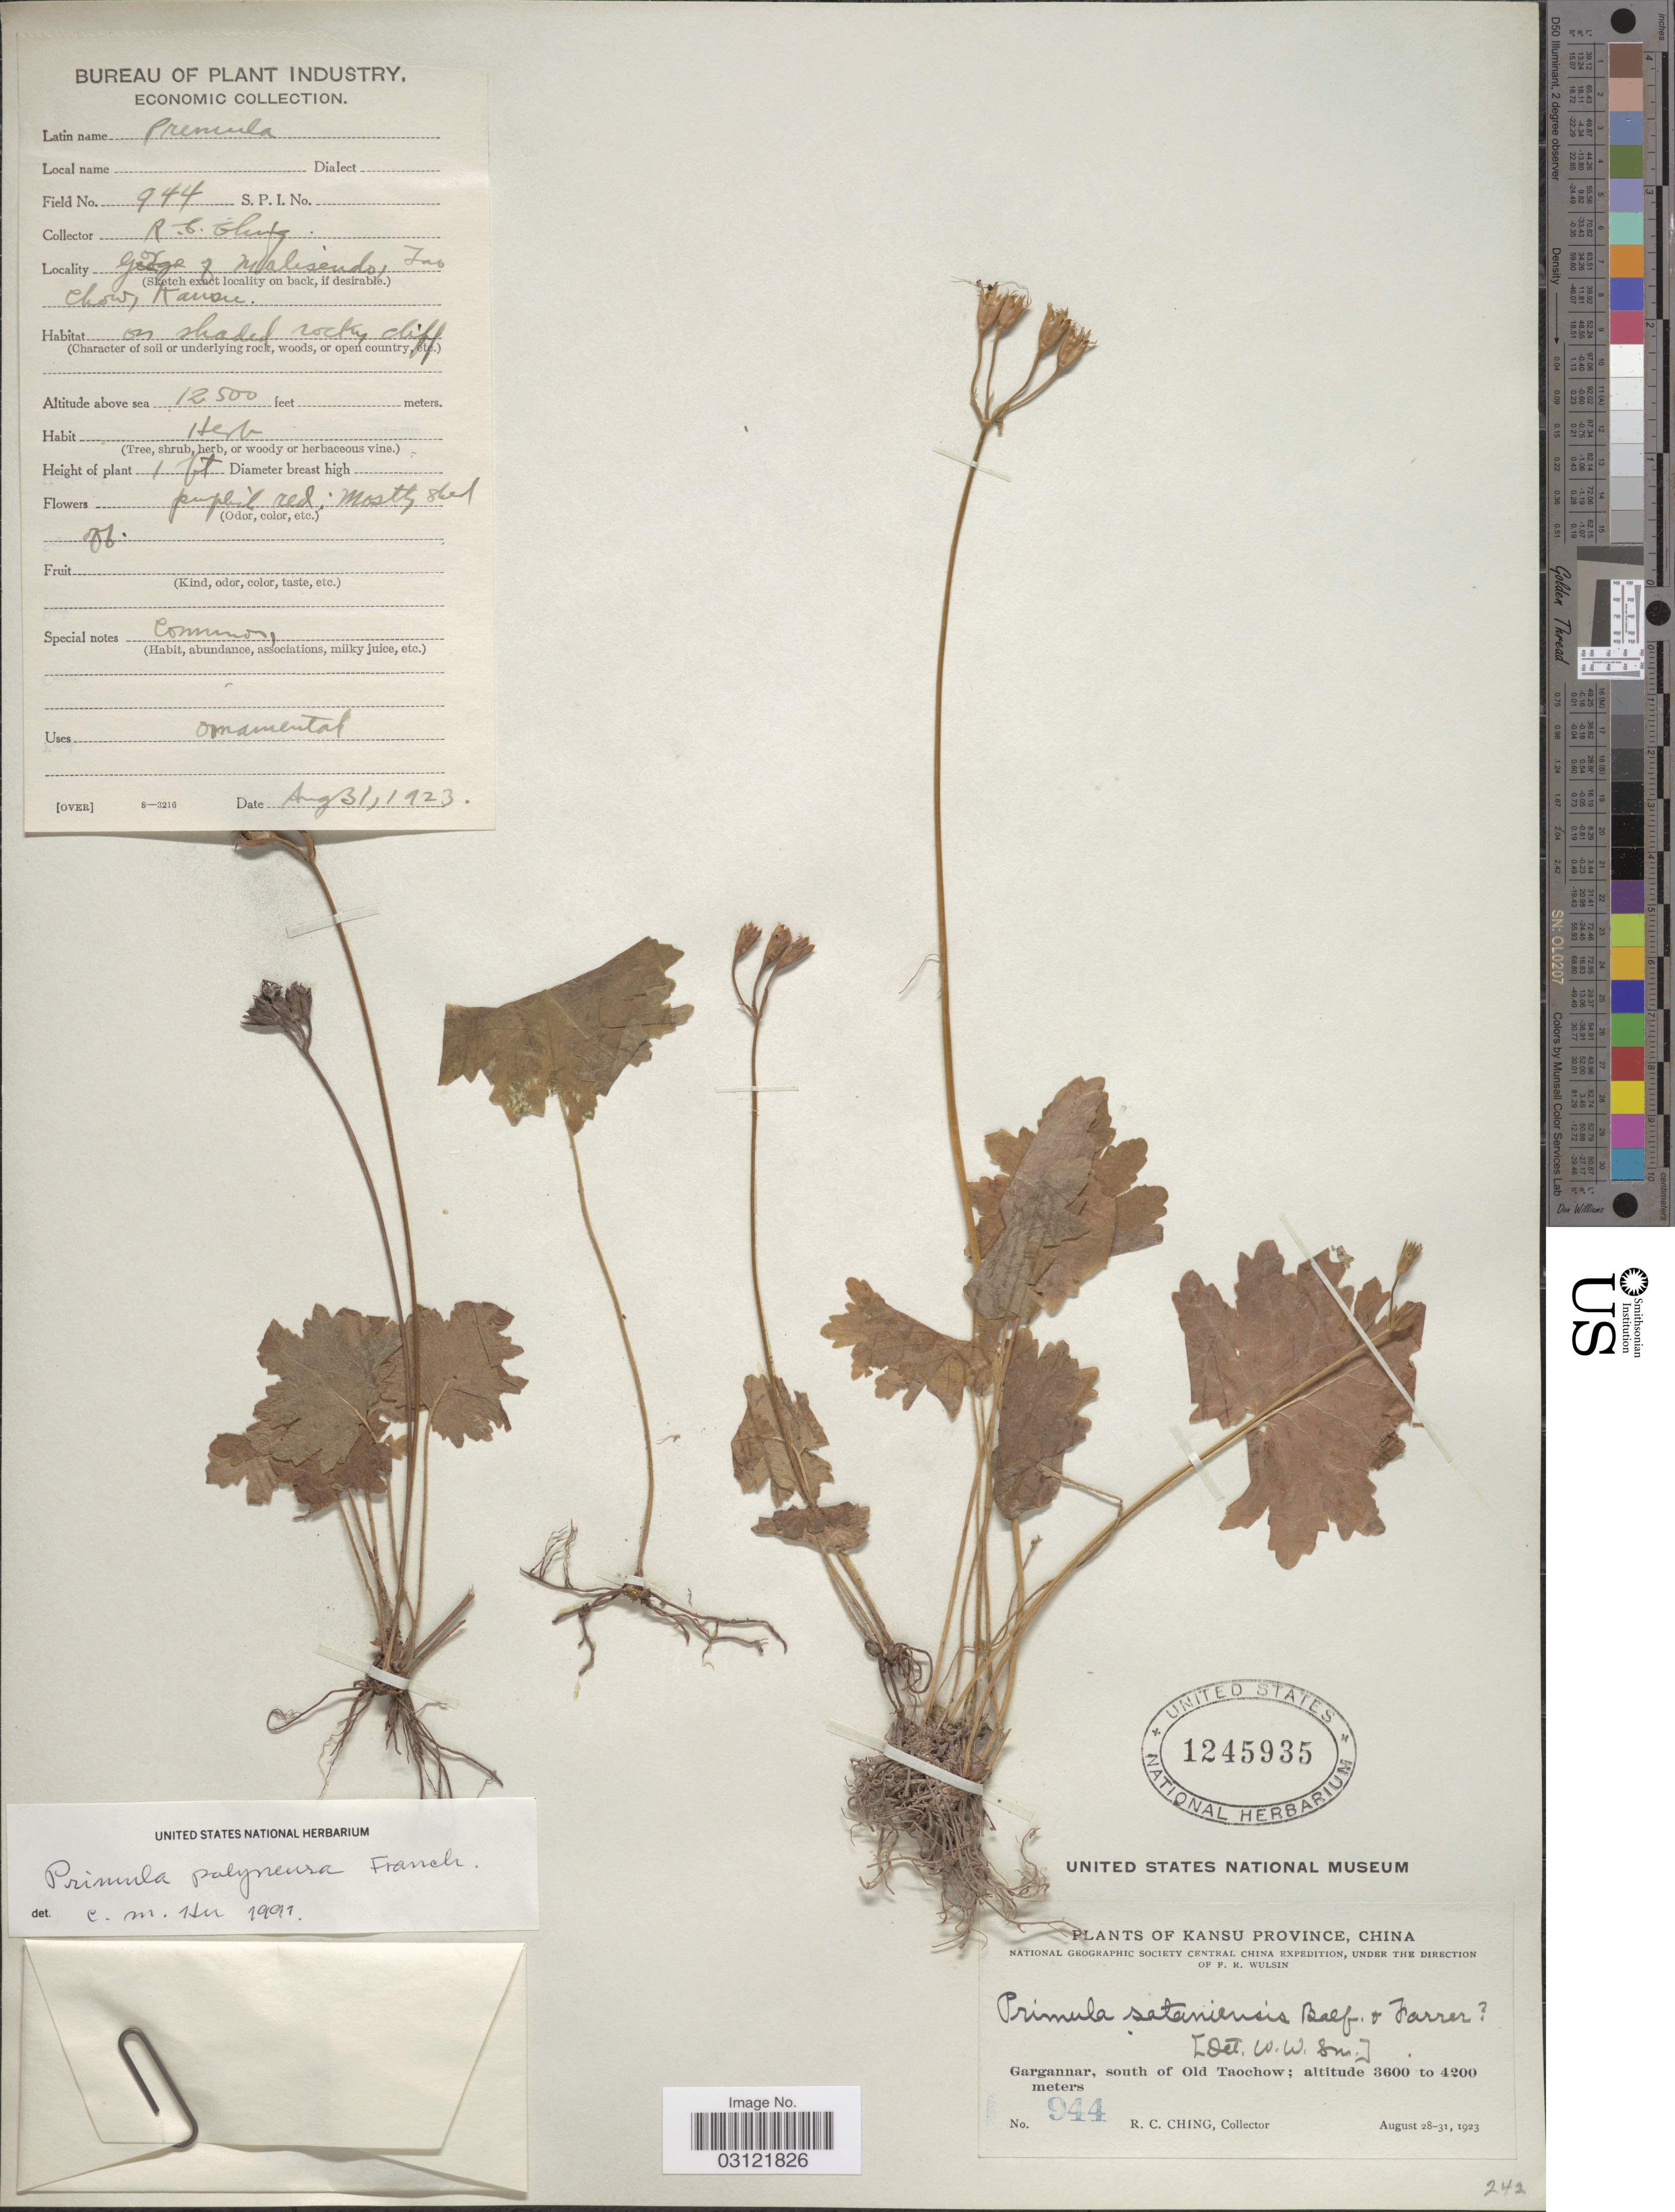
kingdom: Plantae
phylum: Tracheophyta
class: Magnoliopsida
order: Ericales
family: Primulaceae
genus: Primula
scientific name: Primula polyneura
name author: Franch.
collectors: R. C. Ching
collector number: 944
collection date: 1923-08-31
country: China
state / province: Gansu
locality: Kansu Province. Gargannar, south of Old Taochow. Gorge of Malisendo.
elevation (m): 3810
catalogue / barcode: US 1245935